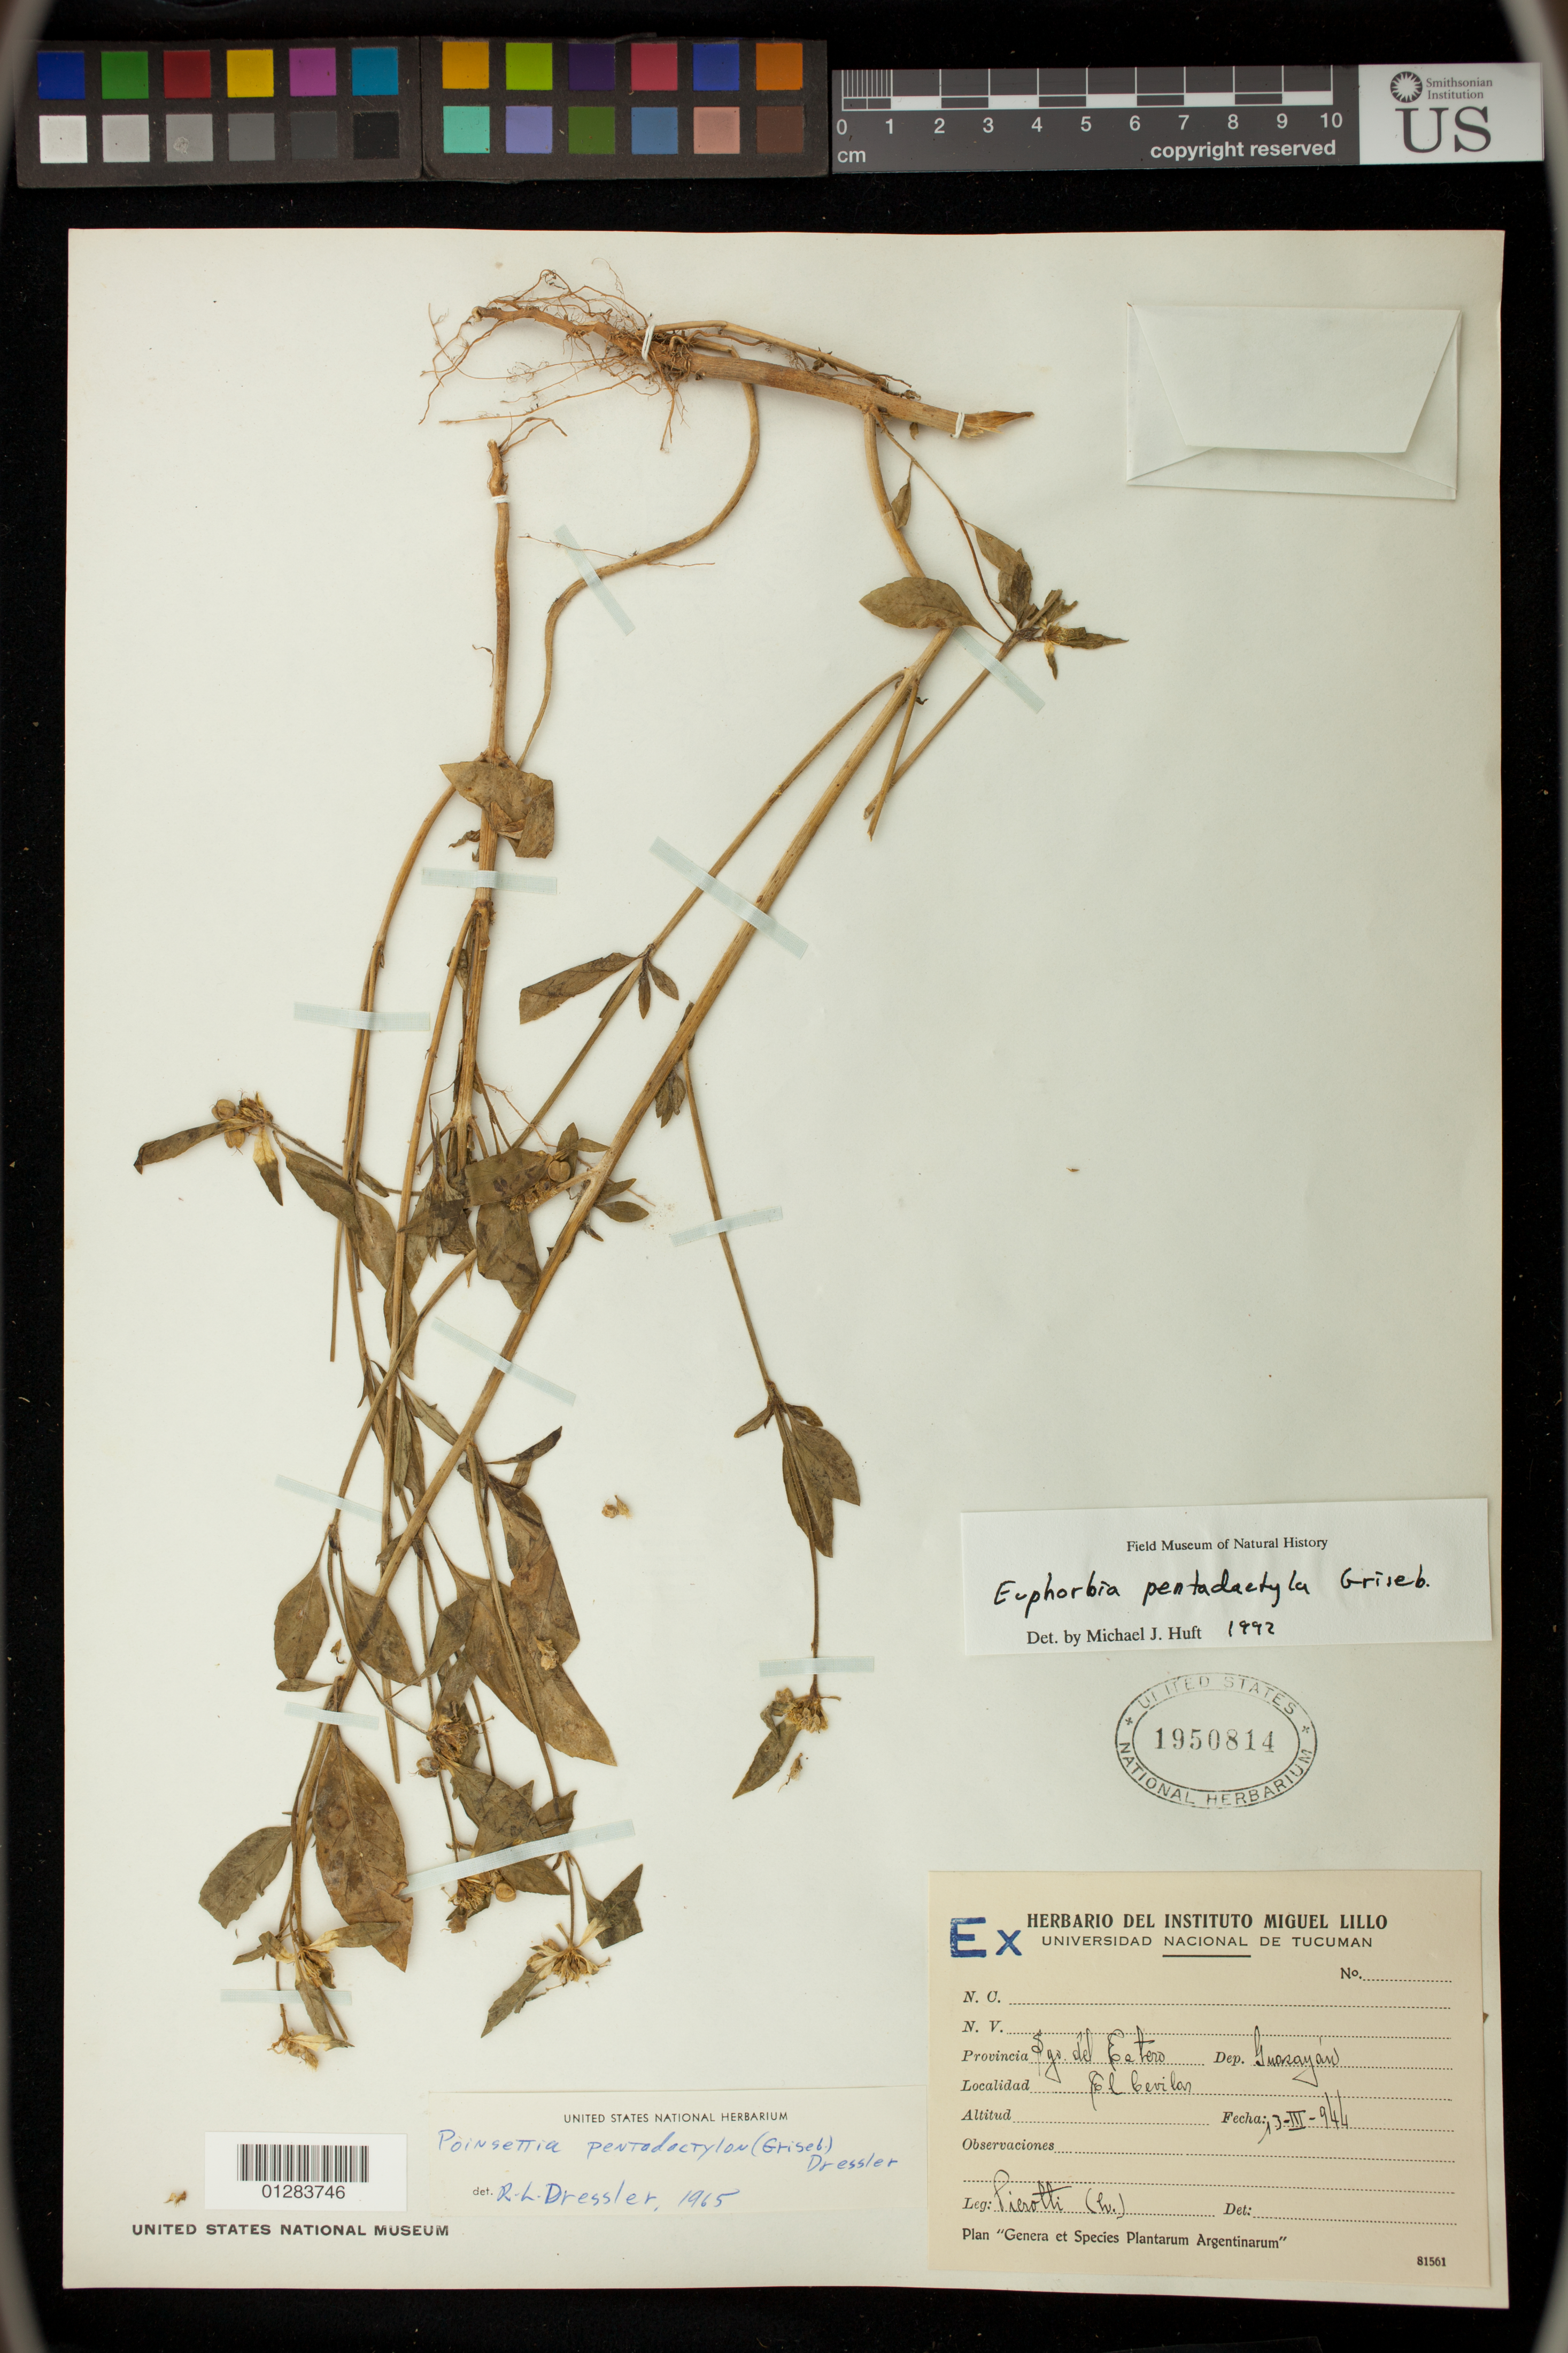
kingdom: Plantae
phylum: Tracheophyta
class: Magnoliopsida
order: Malpighiales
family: Euphorbiaceae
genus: Euphorbia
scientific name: Euphorbia pentadactyla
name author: Griseb.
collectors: S. A. Pierotti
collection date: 1944-03-13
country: Argentina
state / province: Santiago del Estero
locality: Guasayán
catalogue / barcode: US 1950814